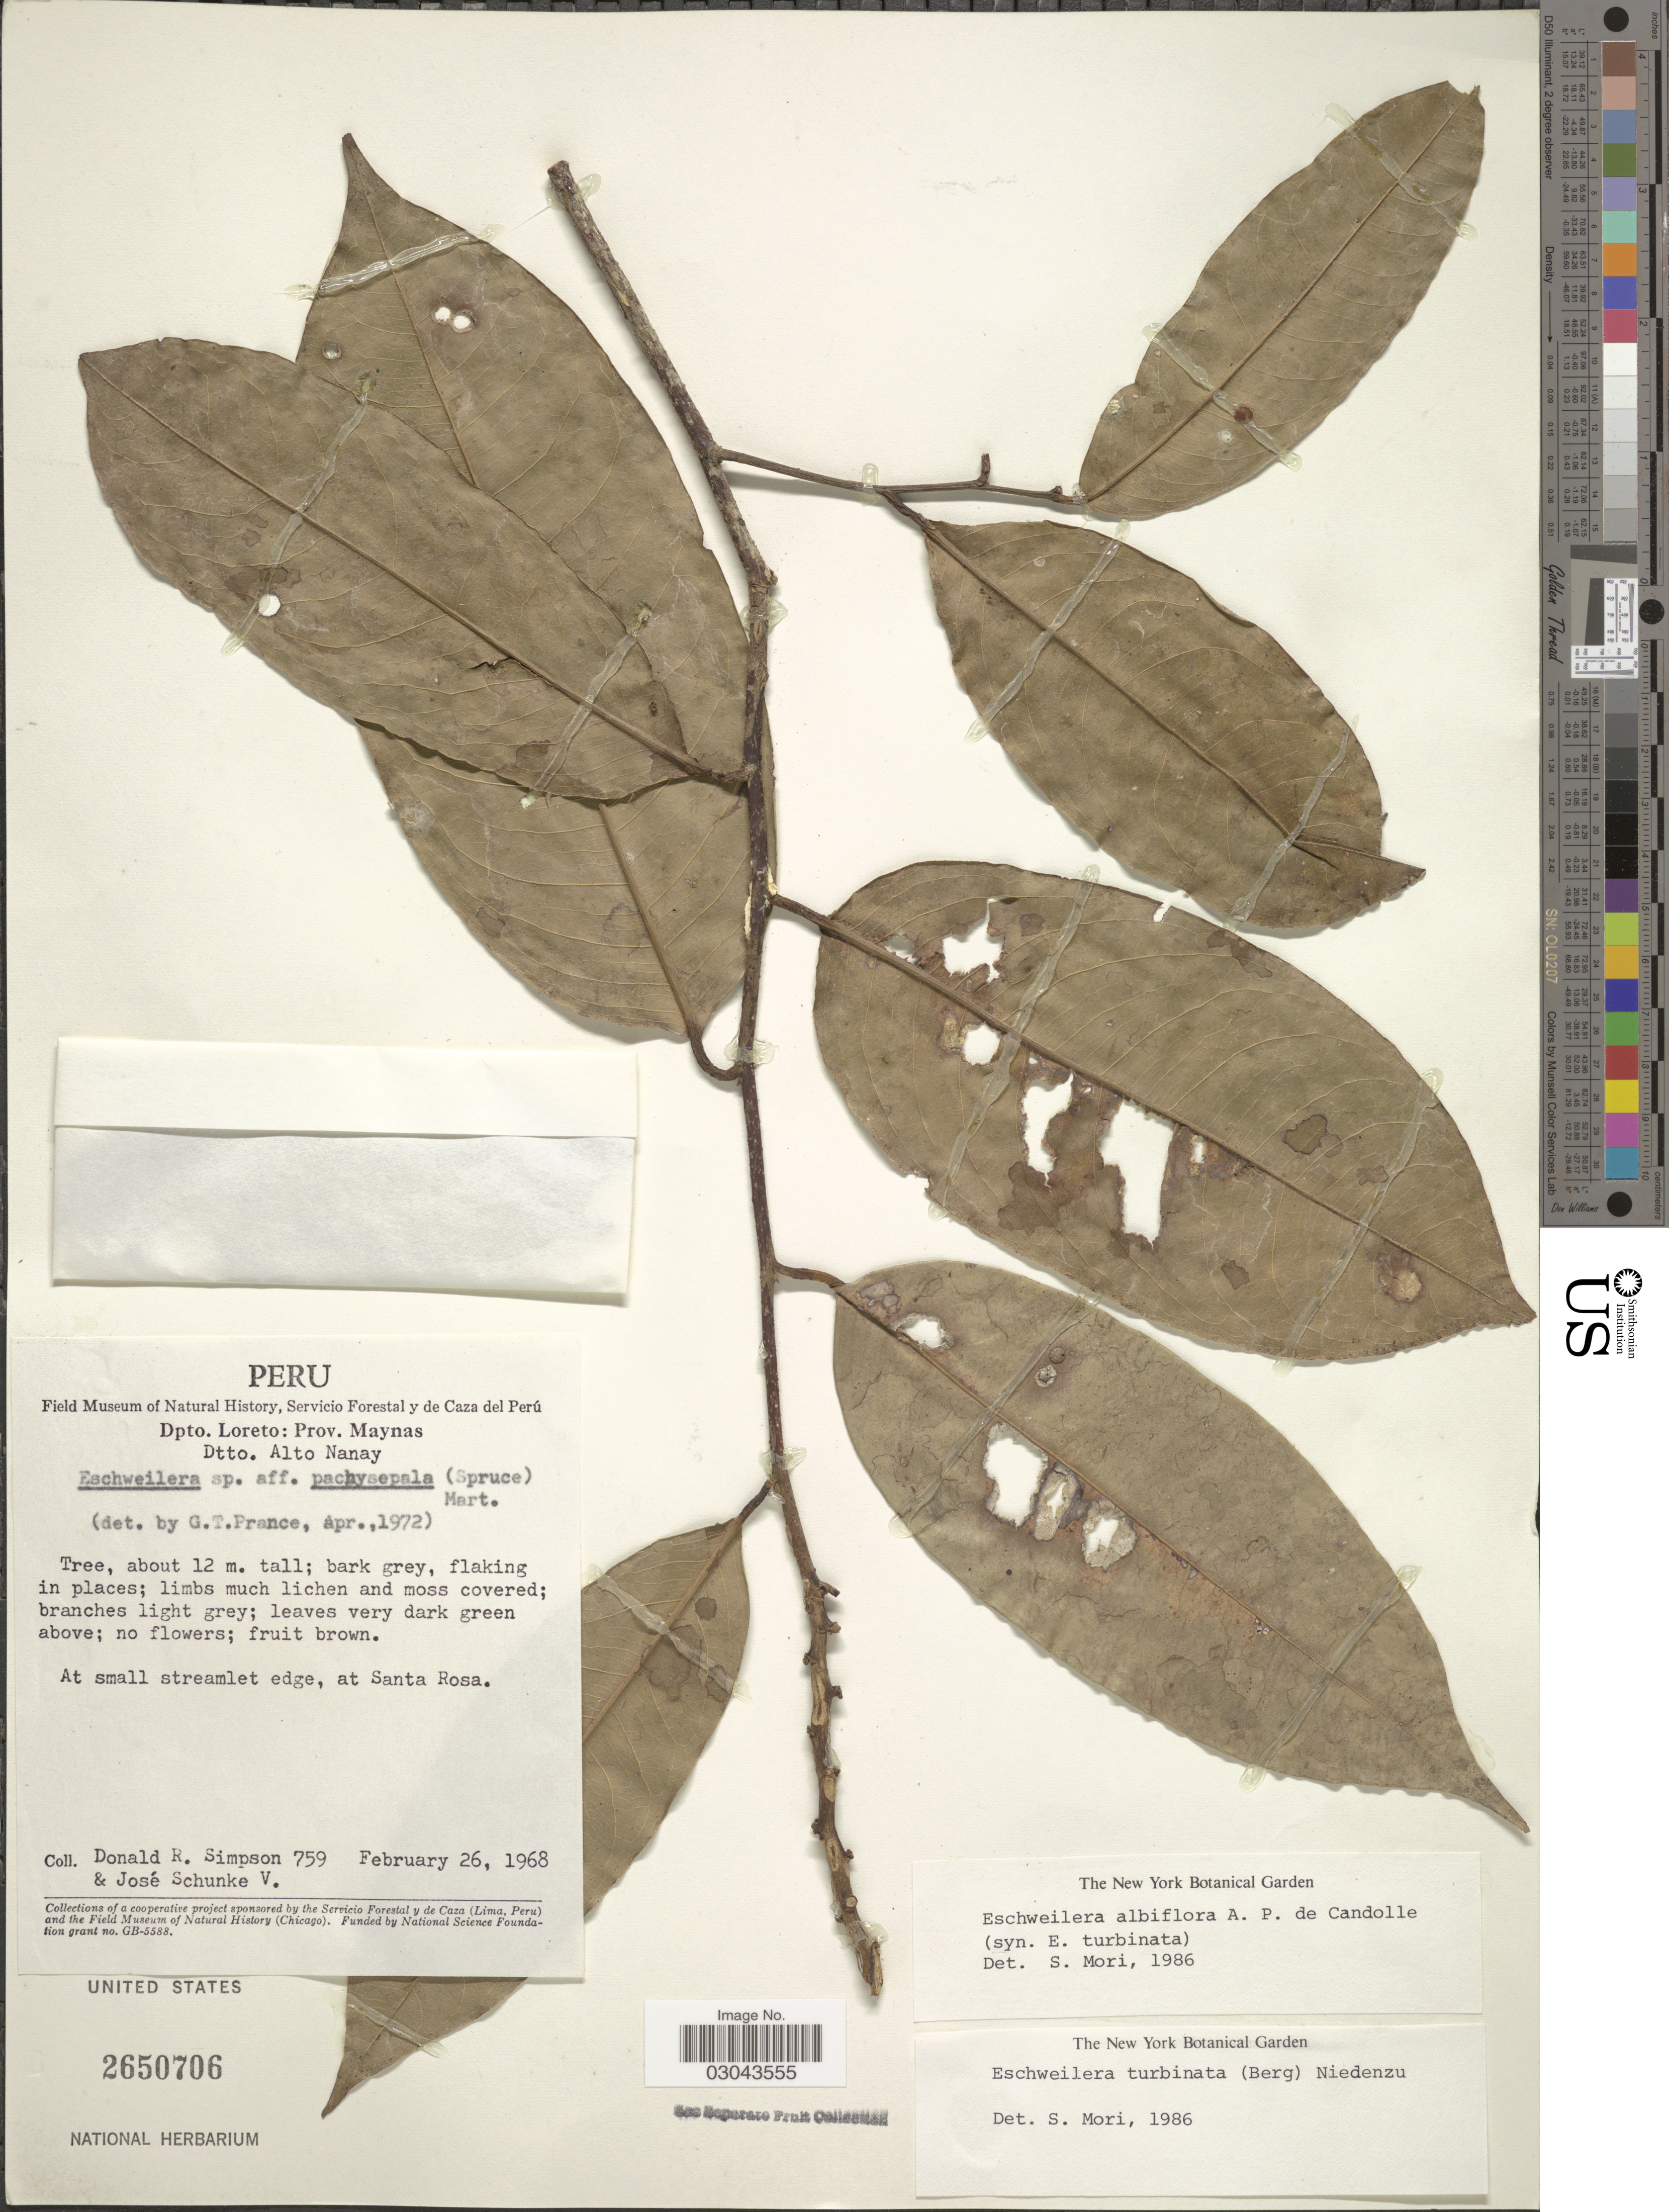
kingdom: Plantae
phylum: Tracheophyta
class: Magnoliopsida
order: Ericales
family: Lecythidaceae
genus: Eschweilera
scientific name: Eschweilera albiflora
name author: (DC.) Miers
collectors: D. R. Simpson & J. Schunke Vigo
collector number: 759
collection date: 1968-02-26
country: Peru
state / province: Loreto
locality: Dpto. Loreto: Prov. Maynas, Dtto. Alto Nanay, At small streamlet edge, at Santa Rosa.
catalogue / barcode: US 2650706